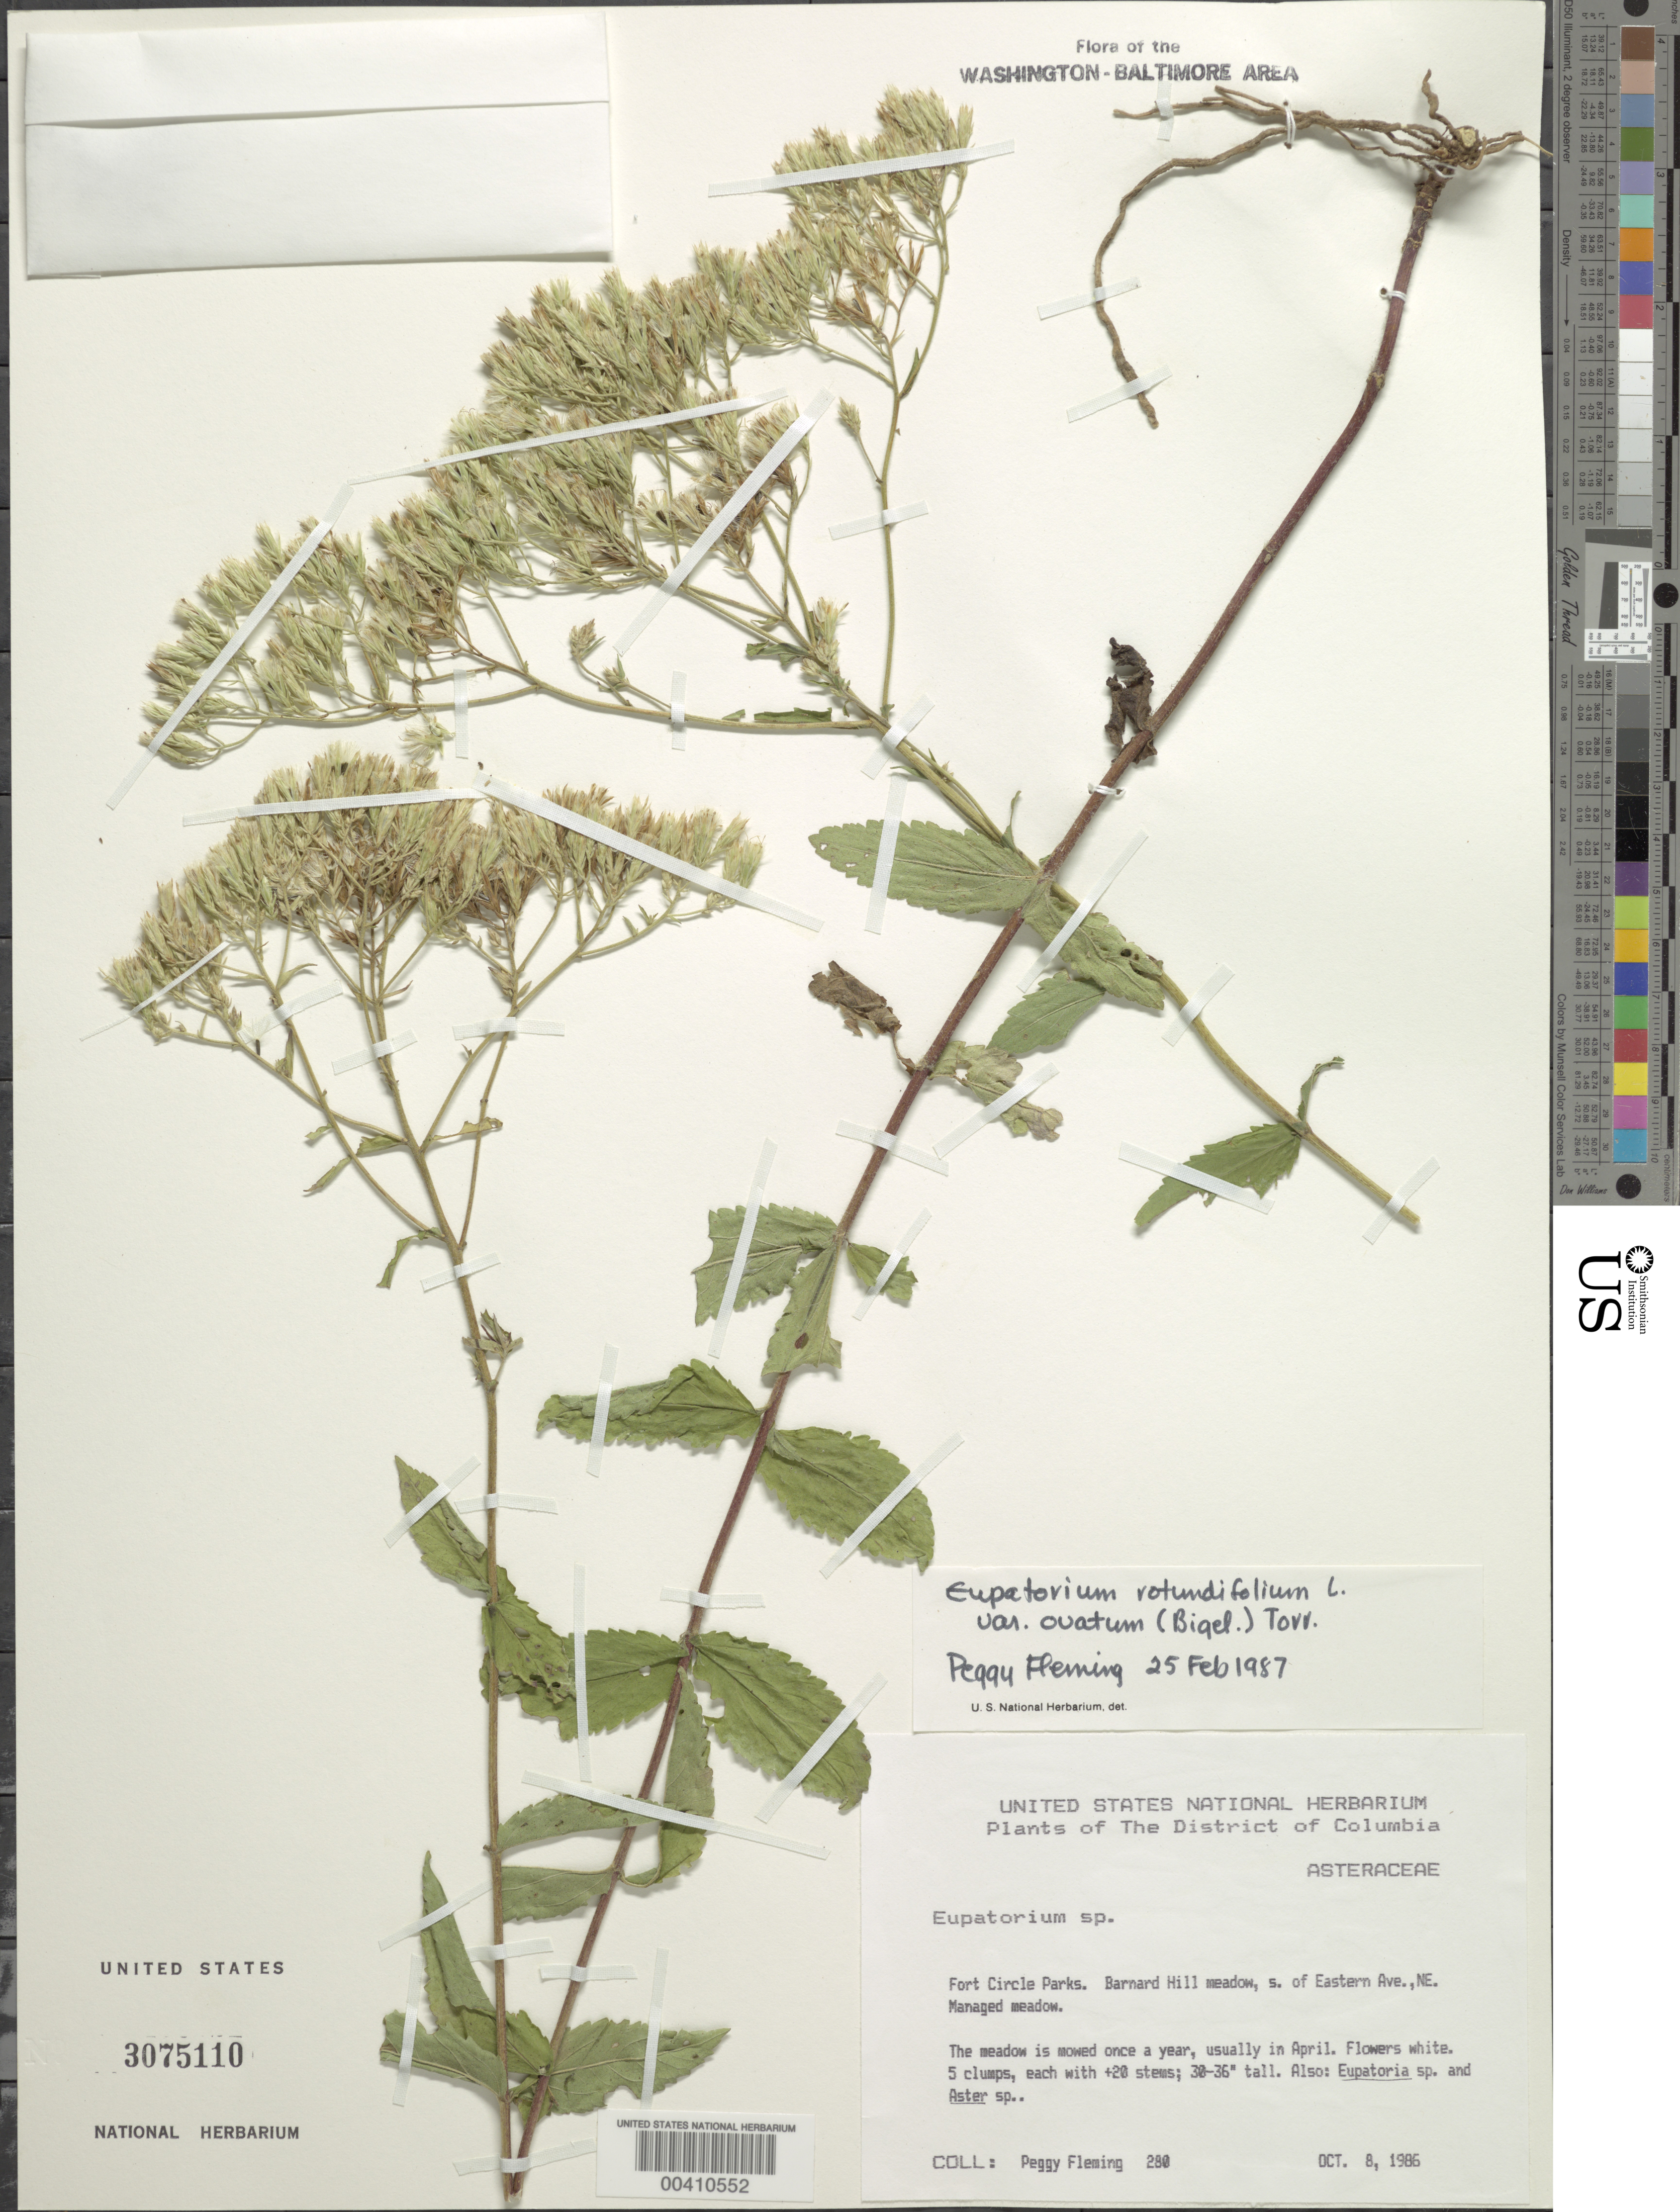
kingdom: Plantae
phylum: Tracheophyta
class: Magnoliopsida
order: Asterales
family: Asteraceae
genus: Eupatorium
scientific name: Eupatorium rotundifolium var. ovatum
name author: (Bigelow) J.D. Montgom. & Fairbrothers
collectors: P. Fleming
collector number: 280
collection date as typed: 08 Oct 1986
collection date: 1986-10-08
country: United States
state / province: District of Columbia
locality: Fort Circle Parks, Barnard Hill meadow, S of Eastern Ave, NE Fort Circle Parks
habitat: Managed meadow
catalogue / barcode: US 3075110